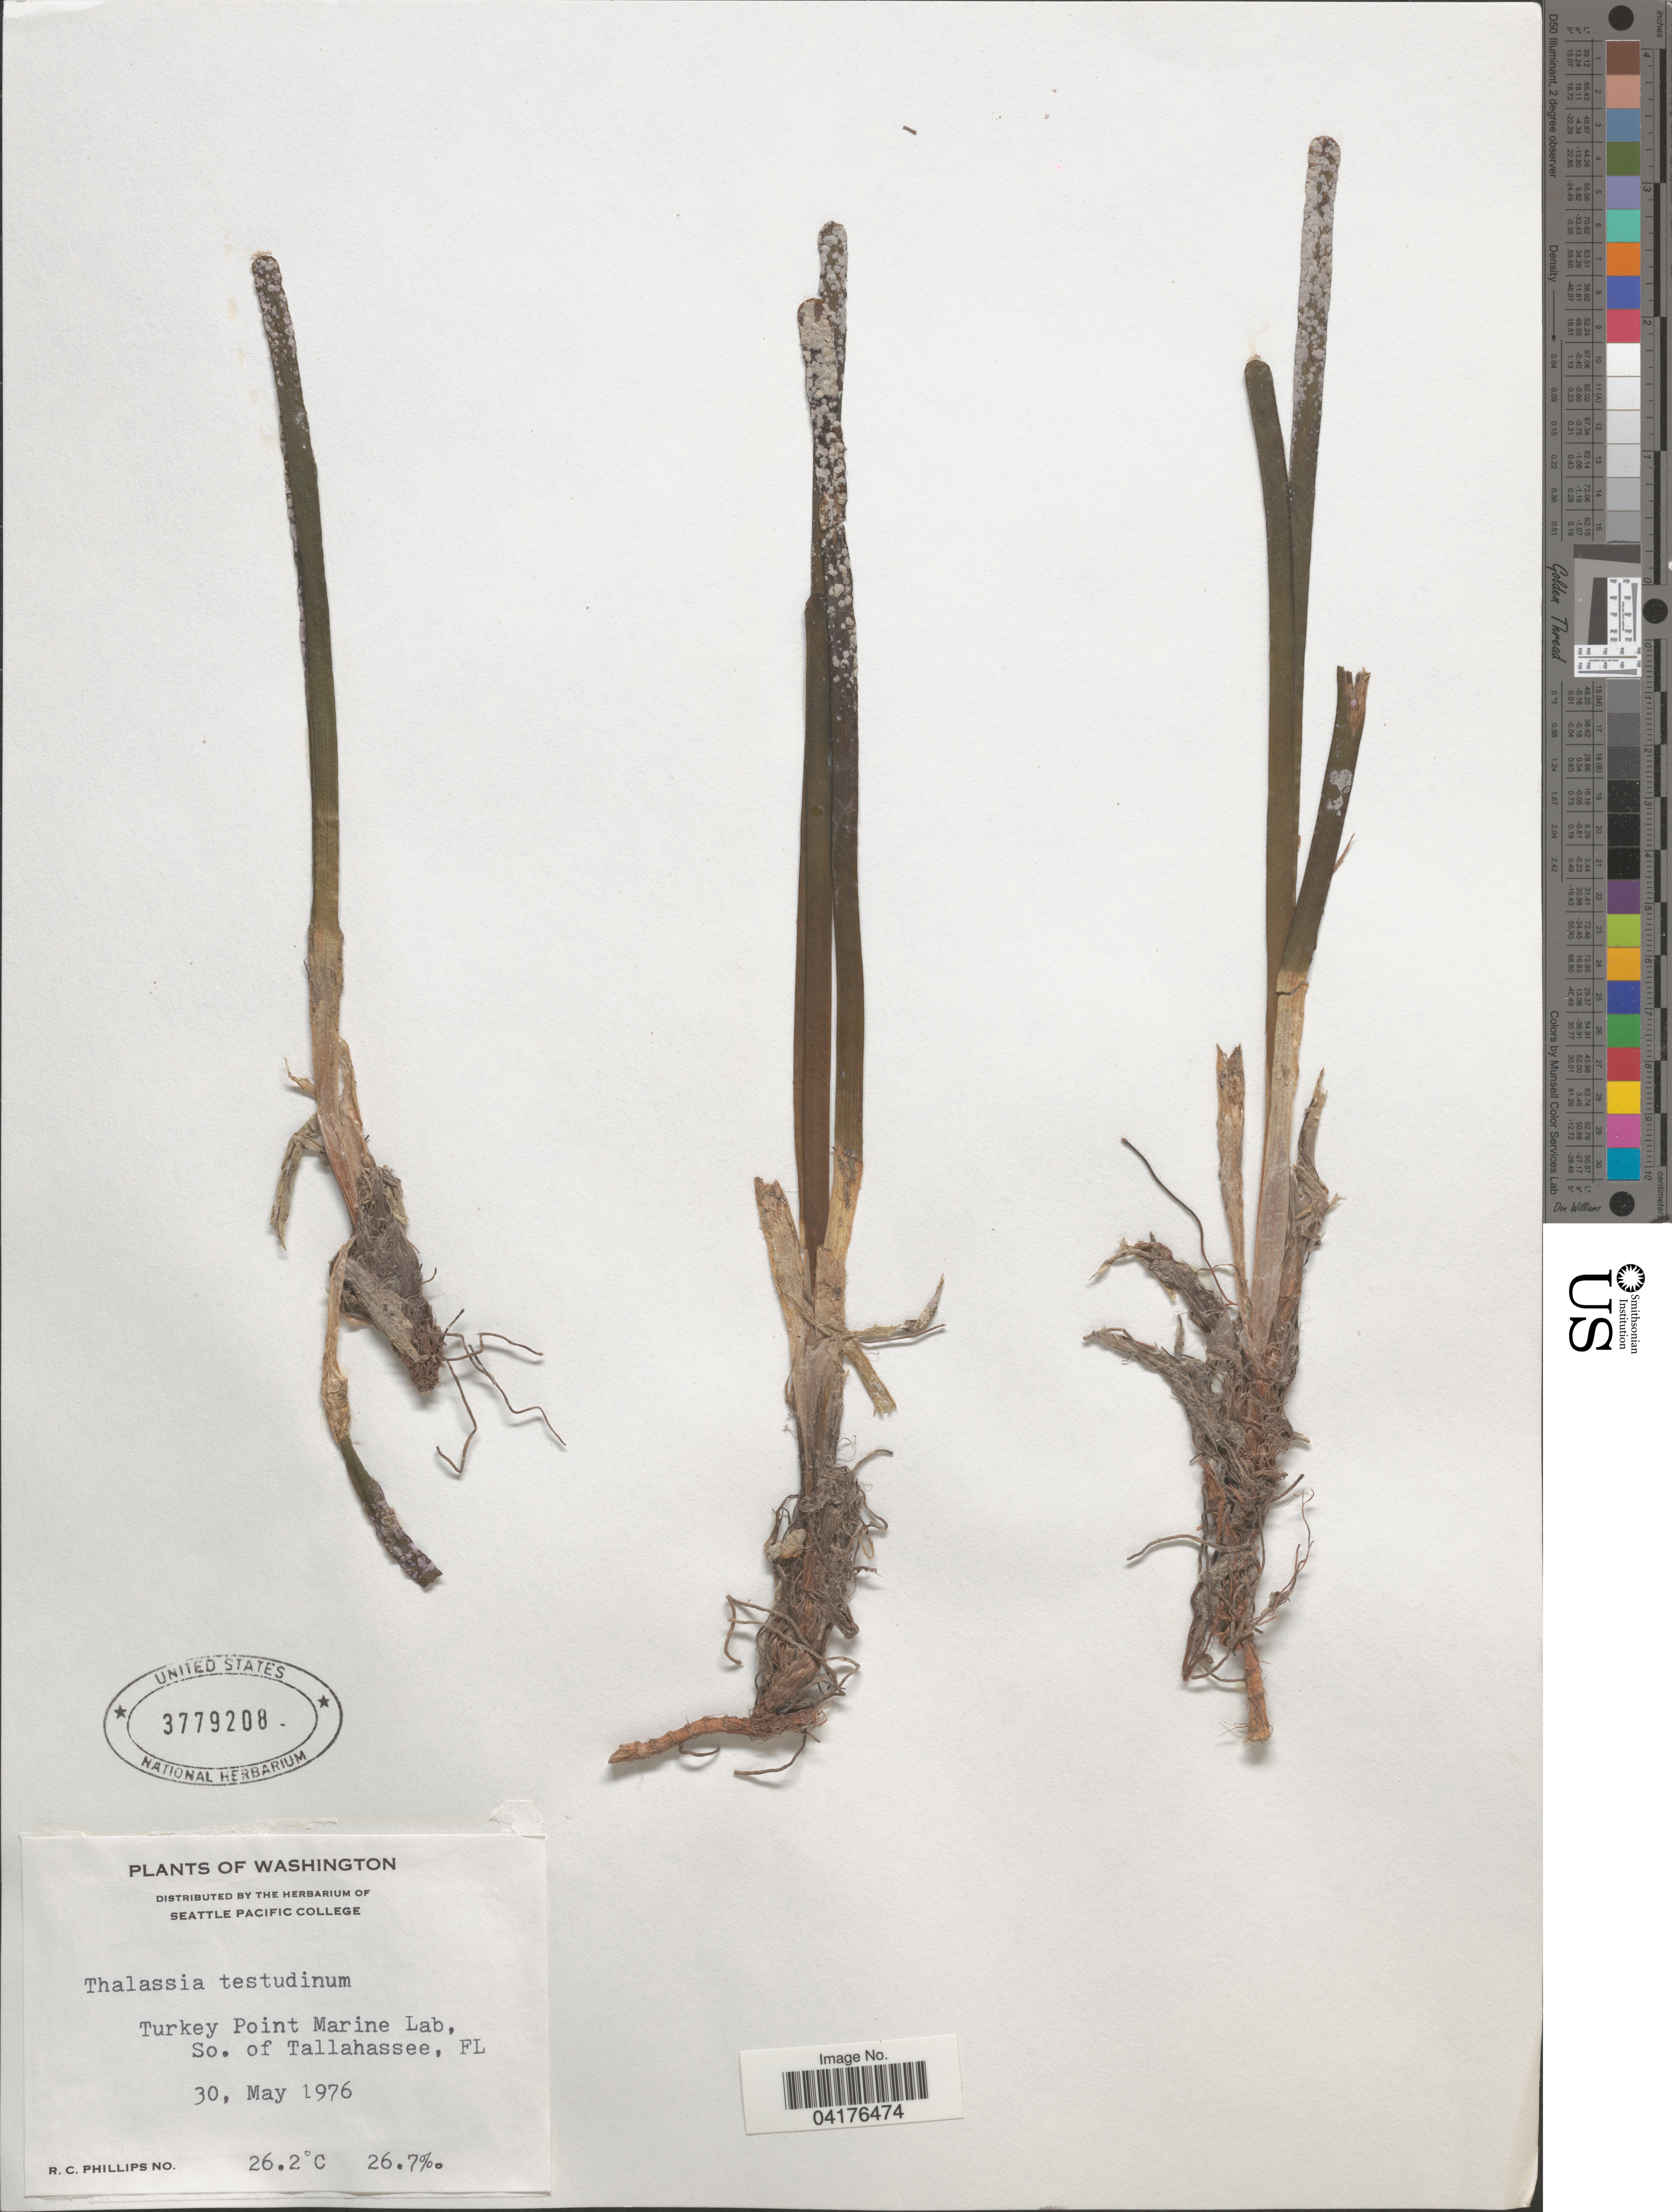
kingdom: Plantae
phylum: Tracheophyta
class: Liliopsida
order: Alismatales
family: Hydrocharitaceae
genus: Thalassia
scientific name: Thalassia testudinum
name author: Banks & Sol. ex K.D. Koenig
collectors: R. C. Phillips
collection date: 1976-05-30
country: United States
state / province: Florida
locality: Turkey Point Marine Lab, So. of Tallahassee, FL.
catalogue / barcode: US 3779208